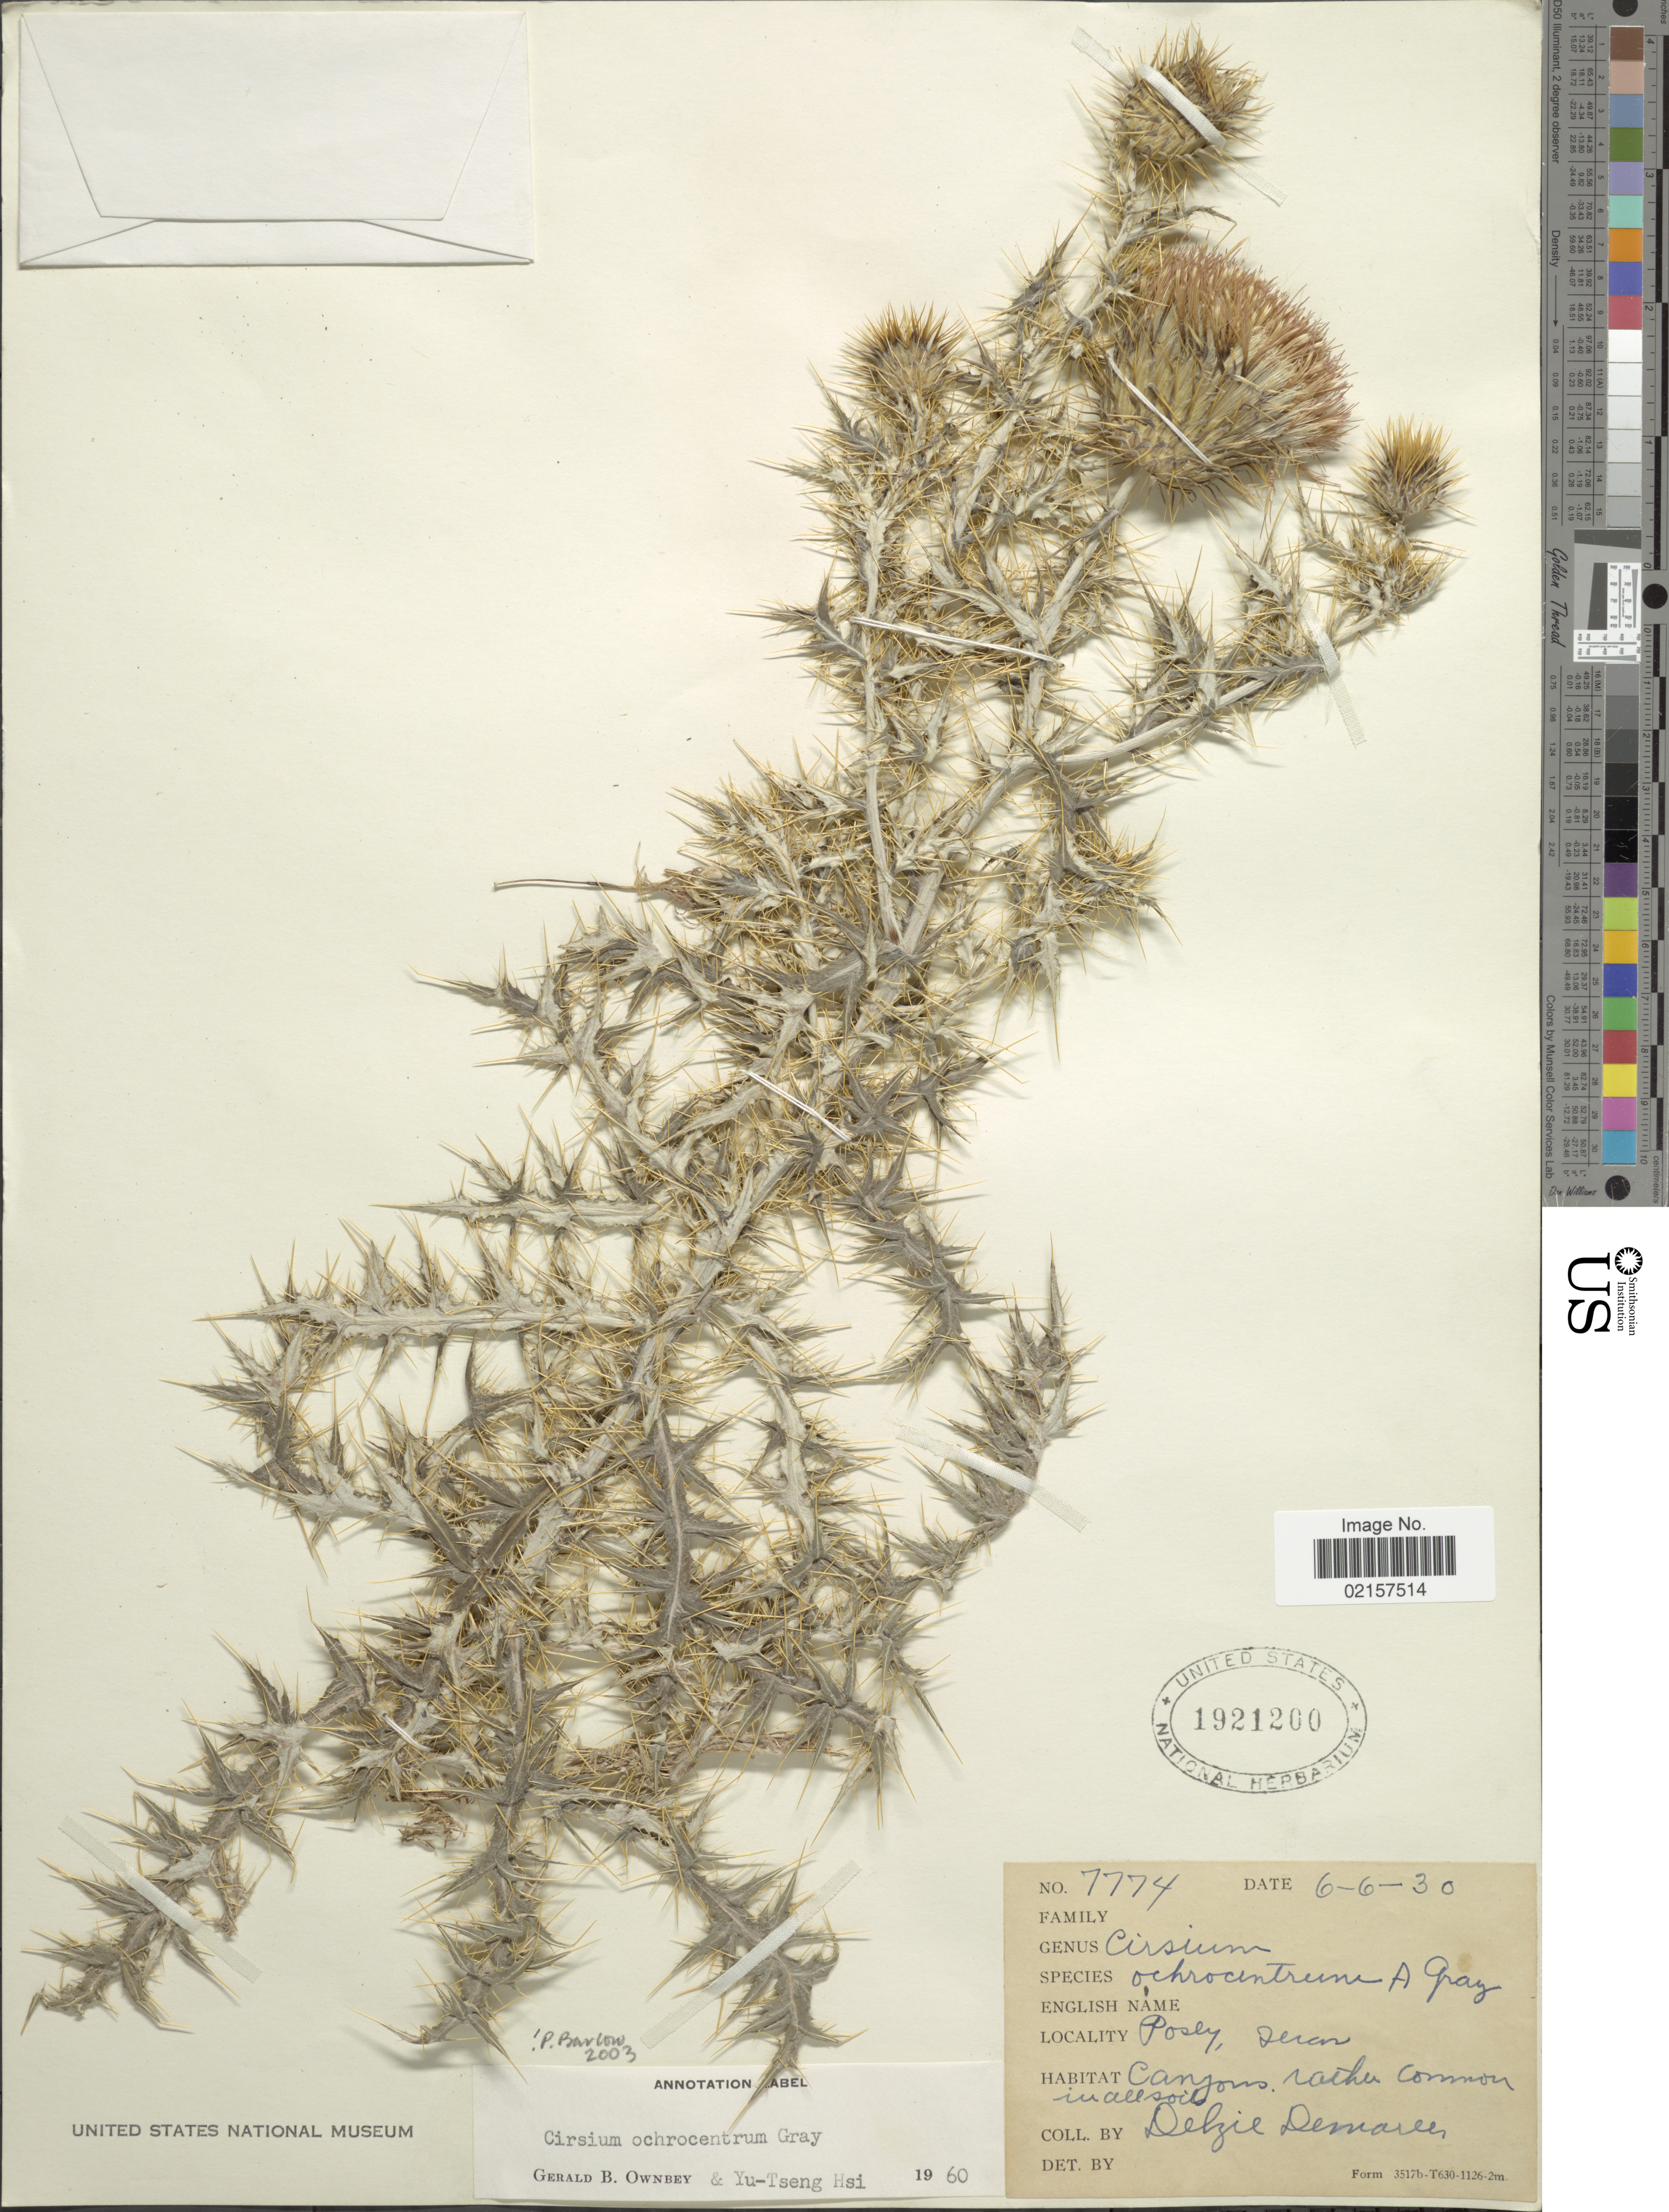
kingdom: Plantae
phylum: Tracheophyta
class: Magnoliopsida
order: Asterales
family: Asteraceae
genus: Cirsium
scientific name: Cirsium ochrocentrum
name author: A. Gray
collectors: D. Demaree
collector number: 7774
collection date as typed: Transcribed d/m/y: 6/6/30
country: United States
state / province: Texas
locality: Posey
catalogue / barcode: US 1921200